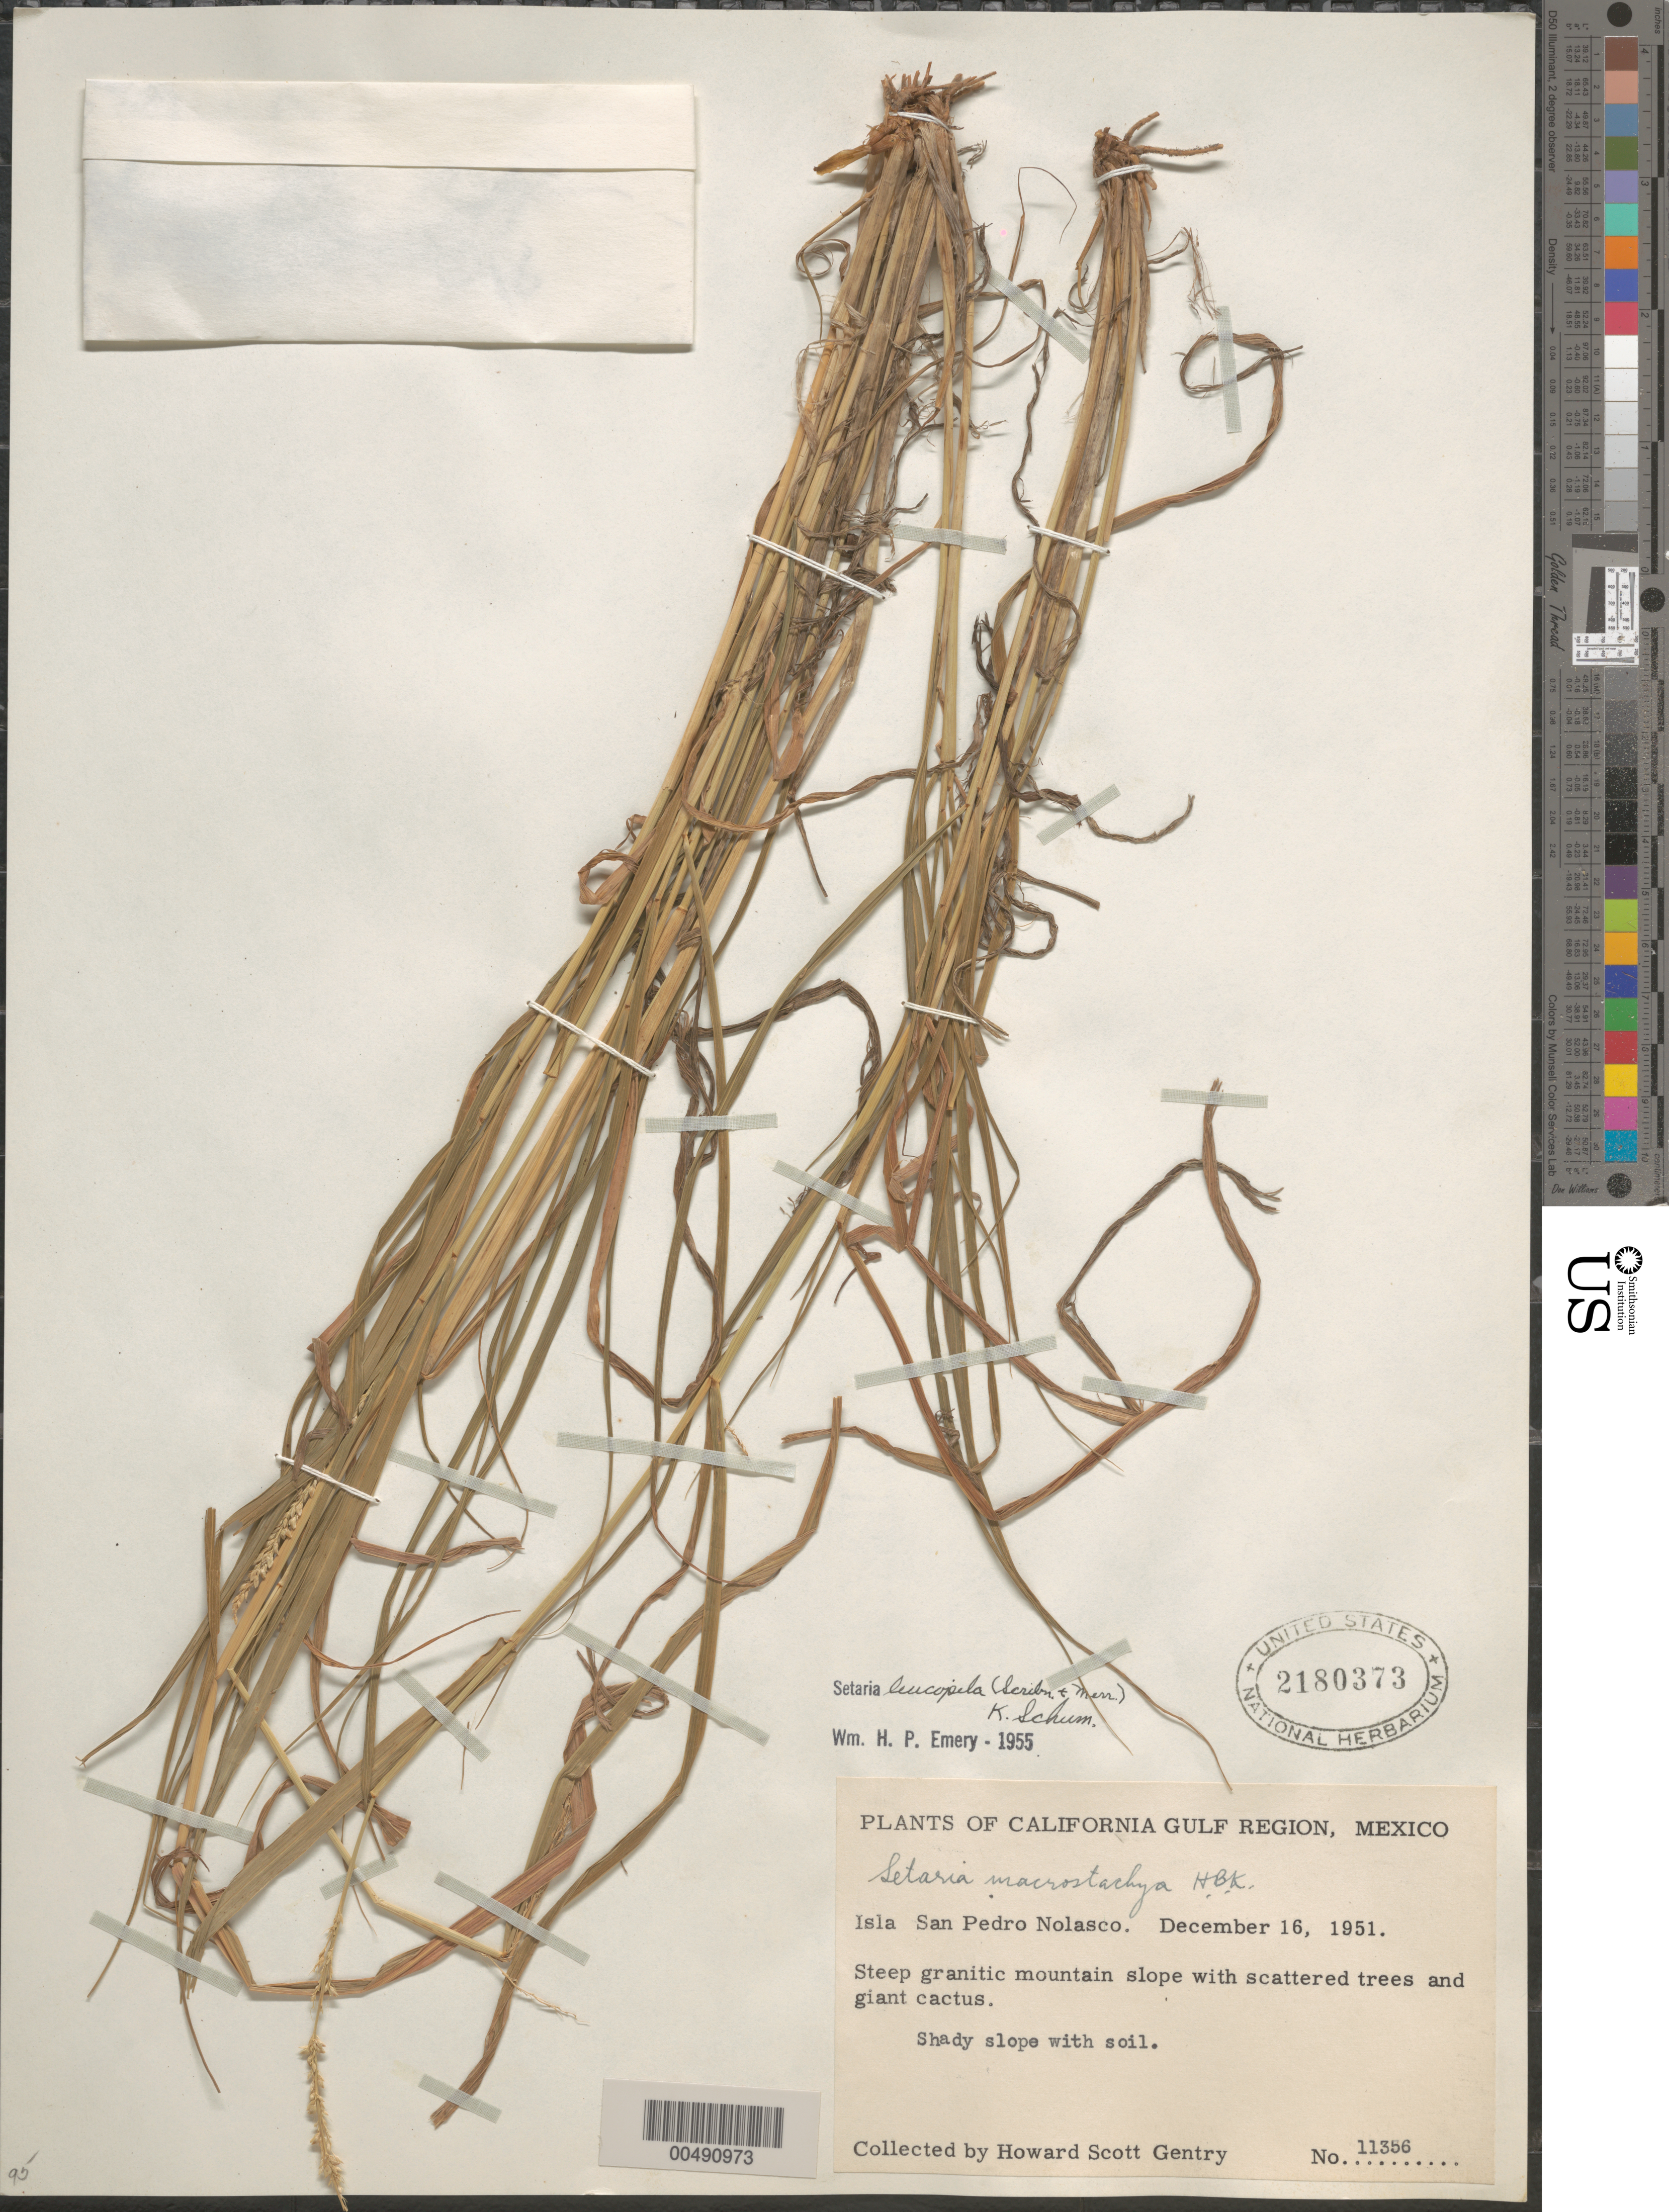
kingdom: Plantae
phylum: Tracheophyta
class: Liliopsida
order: Poales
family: Poaceae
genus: Setaria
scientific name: Setaria leucopila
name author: (Scribn. & Merr.) K. Schum.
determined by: Emery, W. H. P.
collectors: H. S. Gentry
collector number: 11356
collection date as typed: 16 Dec 1951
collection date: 1951-12-16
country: Mexico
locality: Isla San Pedro Nolasco, California Gulf Region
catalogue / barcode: US 2180373